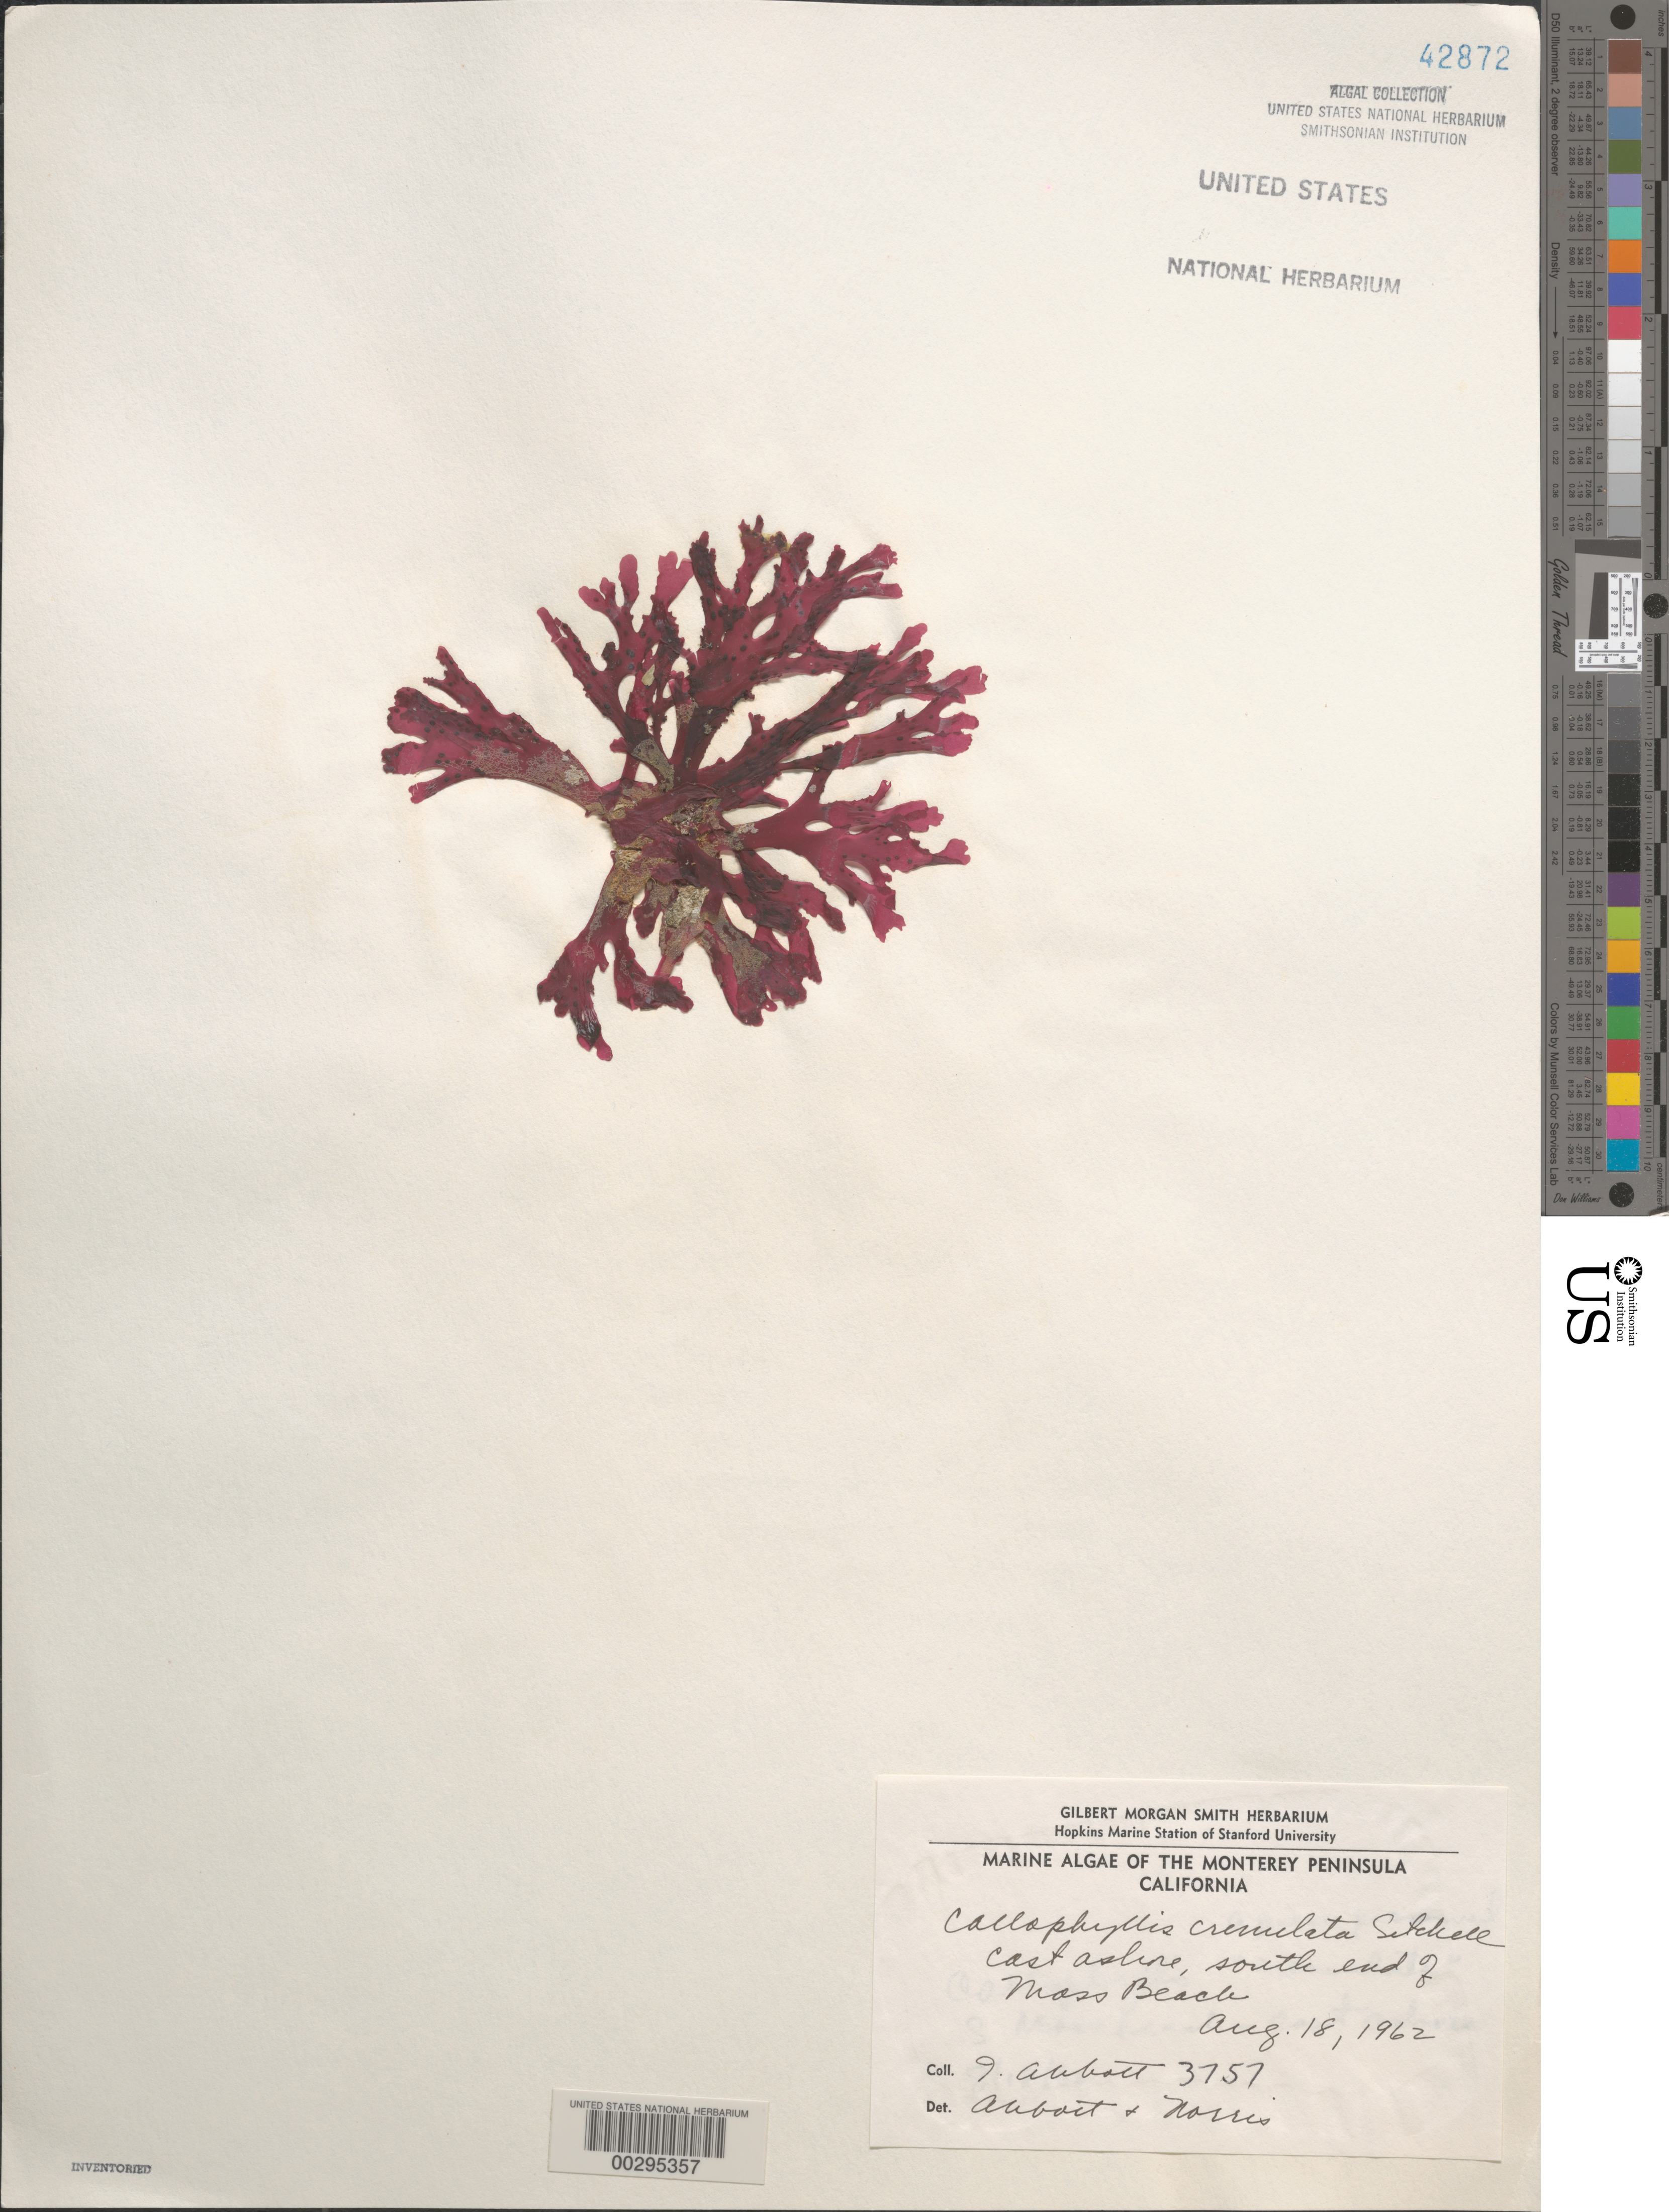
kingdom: Plantae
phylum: Rhodophyta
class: Florideophyceae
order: Gigartinales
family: Kallymeniaceae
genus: Callophyllis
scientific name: Callophyllis crenulata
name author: Setch.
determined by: Abbott, I. A.; Norris, R. E.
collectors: I. A. Abbott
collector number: IAA 3757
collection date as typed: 18 Aug 1962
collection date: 1962-08-18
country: United States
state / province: California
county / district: Monterey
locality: Moss Beach, south end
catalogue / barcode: US 42872